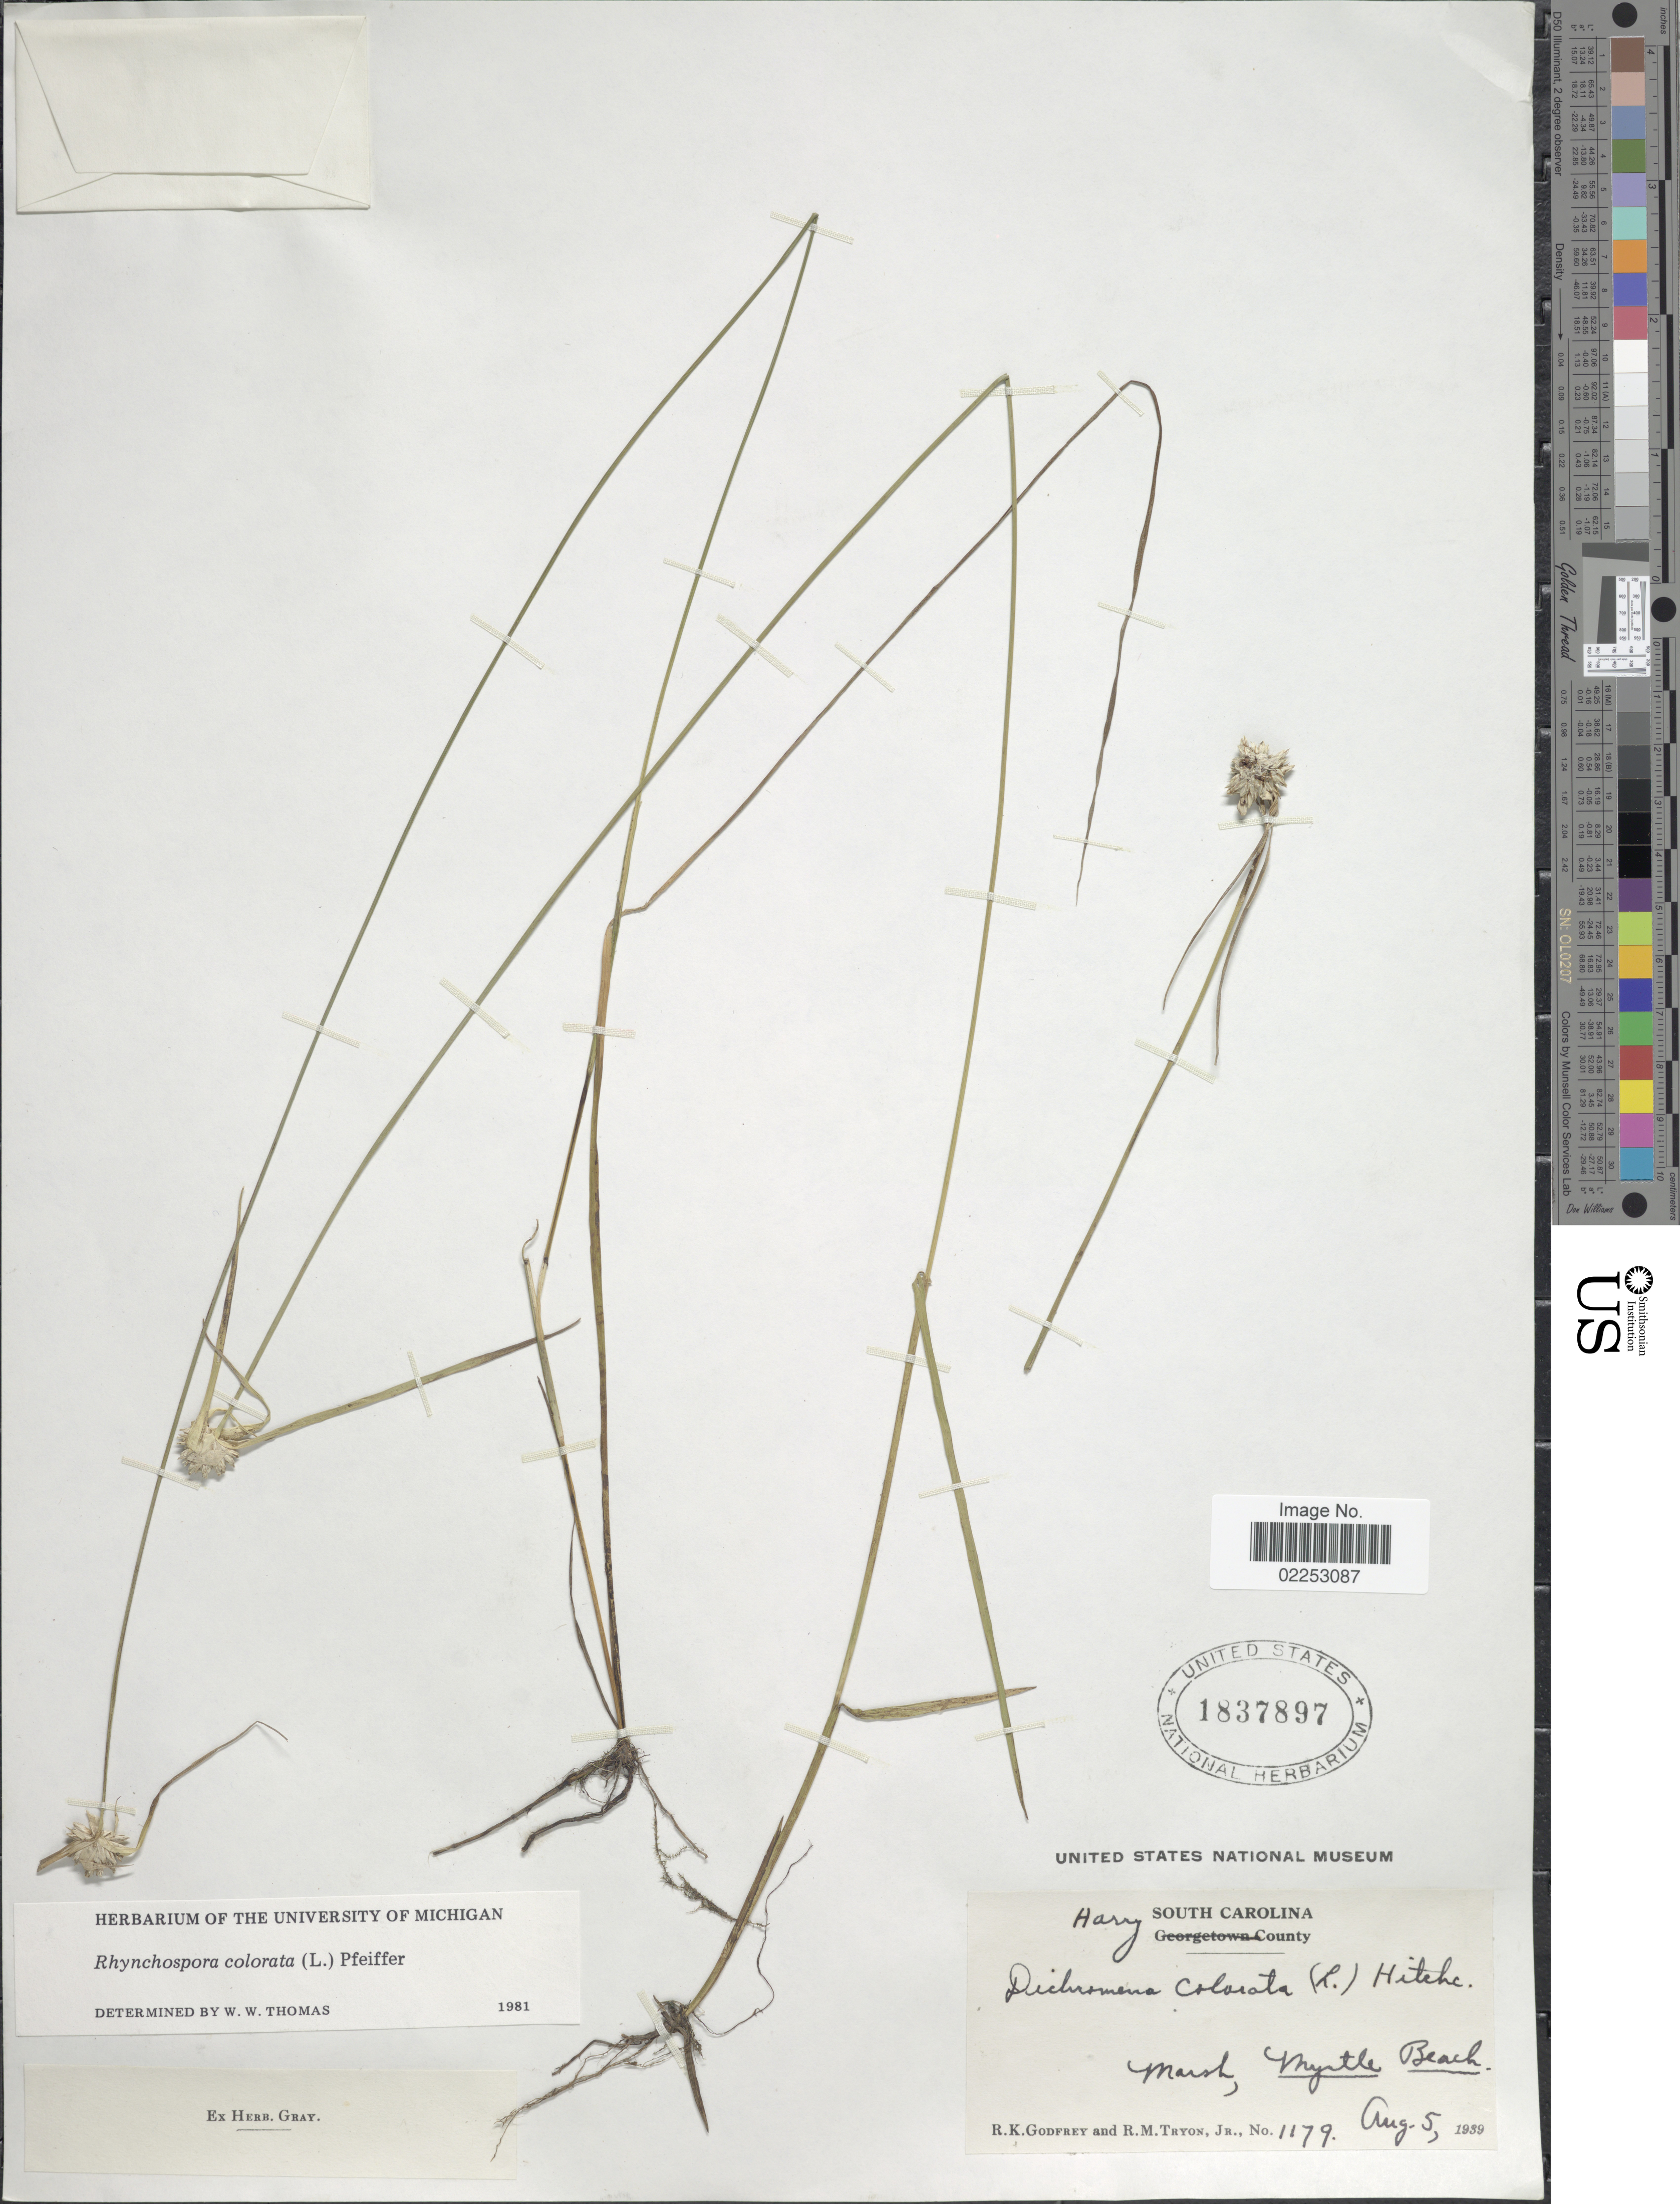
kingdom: Plantae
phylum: Tracheophyta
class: Liliopsida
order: Poales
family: Cyperaceae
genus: Rhynchospora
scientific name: Rhynchospora colorata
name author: (L.) H. Pfeiff.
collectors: R. K. Godfrey & R. M. Tryon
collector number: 1179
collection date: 1939-08-05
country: United States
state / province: South Carolina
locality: Harry County. Myrtle Beach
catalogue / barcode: US 1837897